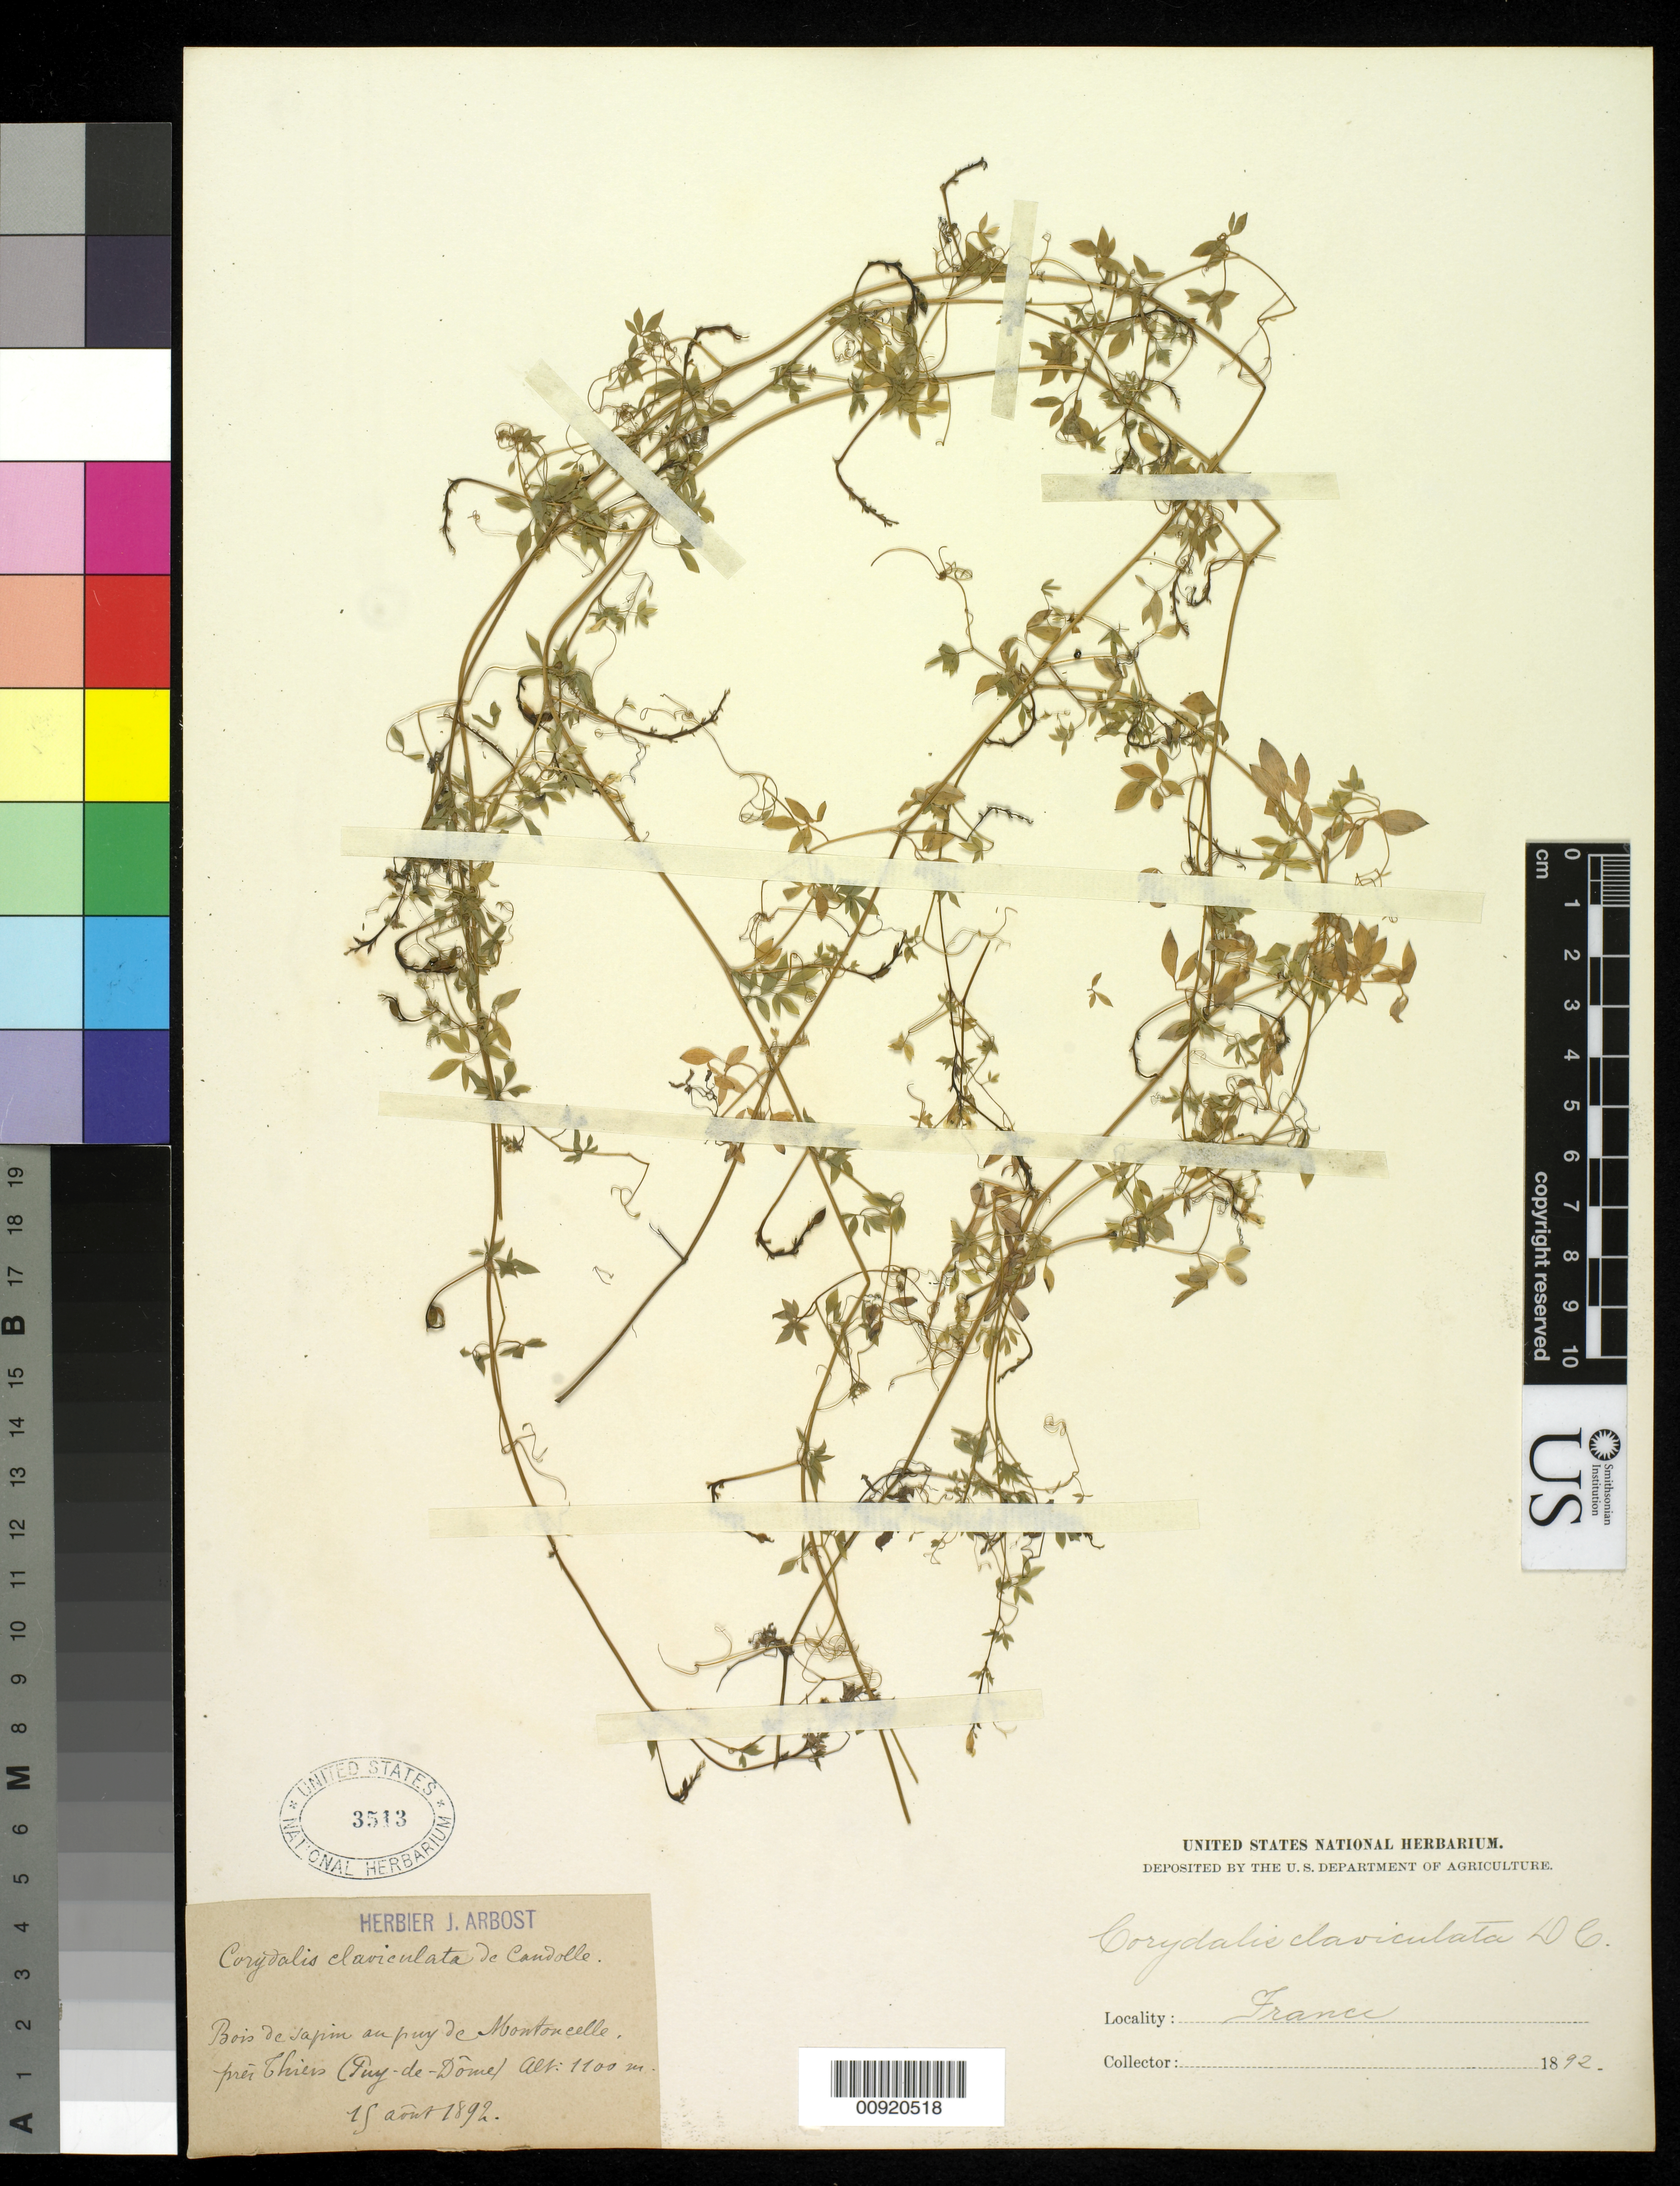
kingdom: Plantae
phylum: Tracheophyta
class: Magnoliopsida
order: Ranunculales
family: Papaveraceae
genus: Corydalis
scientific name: Corydalis claviculata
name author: DC.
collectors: J. Arbost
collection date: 1892-08-15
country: France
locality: Monticello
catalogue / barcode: US 3513